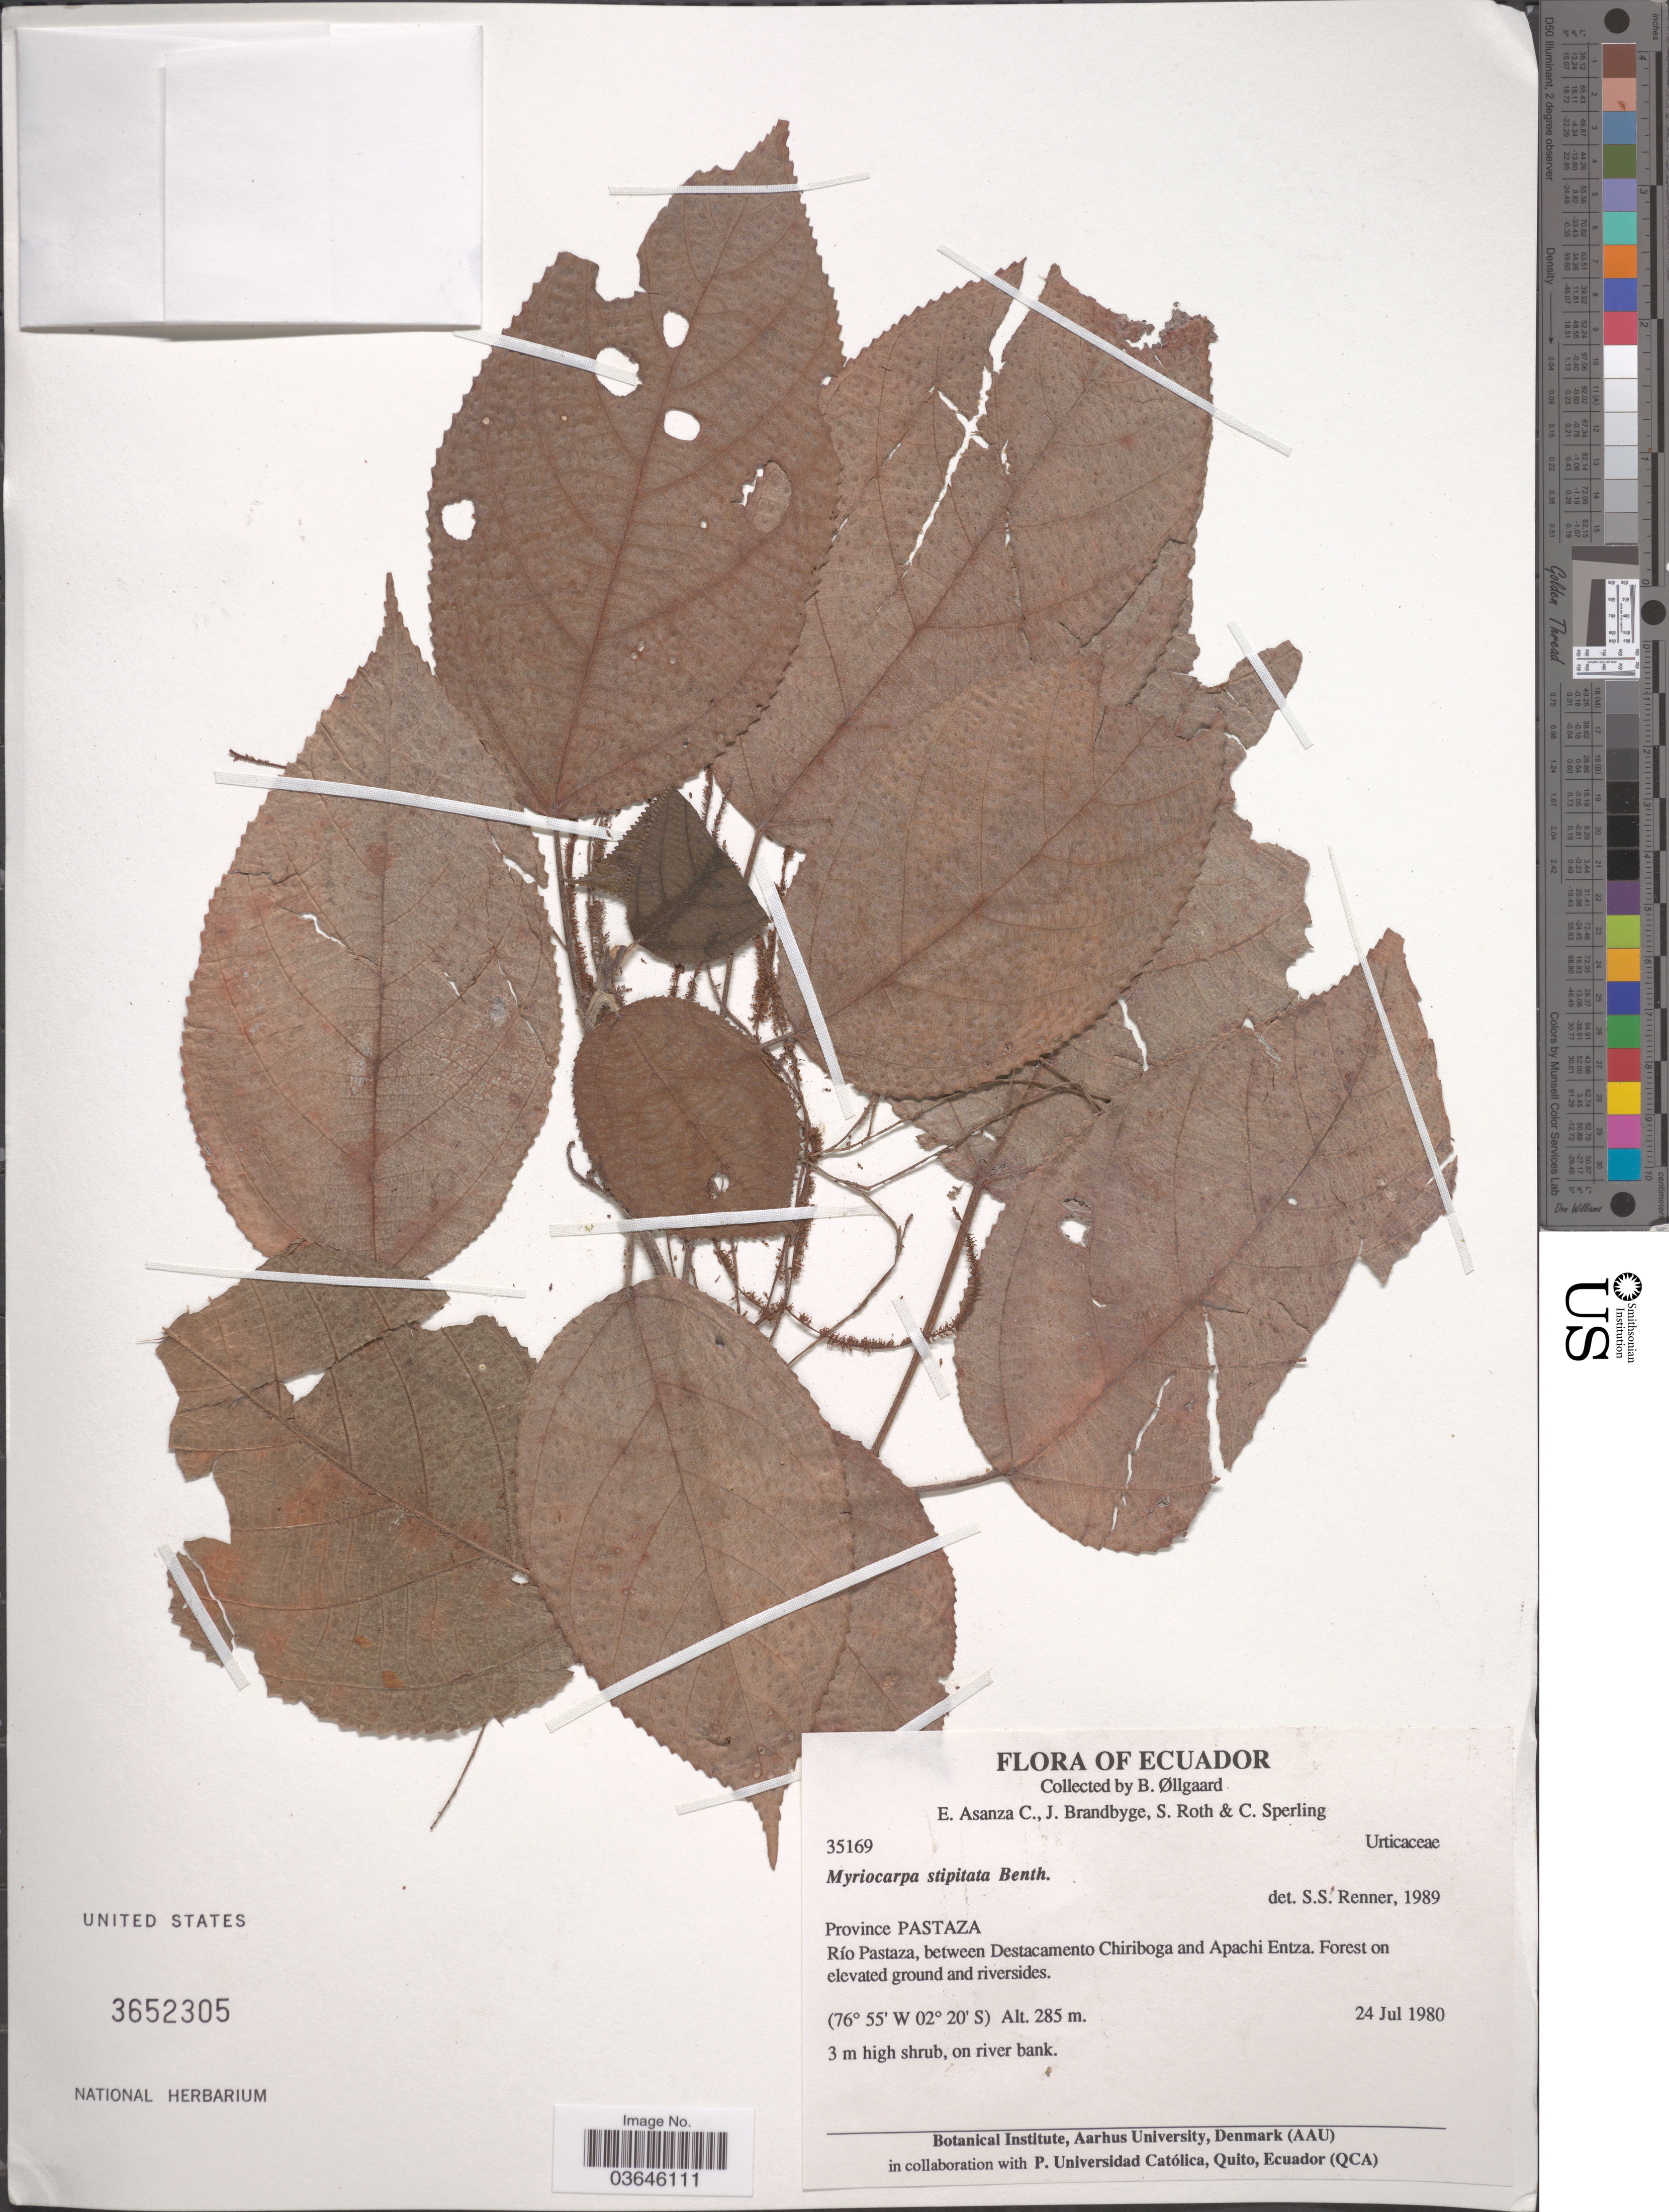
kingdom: Plantae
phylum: Tracheophyta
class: Magnoliopsida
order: Rosales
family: Urticaceae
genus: Myriocarpa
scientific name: Myriocarpa stipitata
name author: Benth.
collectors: B. Øllgaard, E. Asanza C., J. Brandbyge, S. Roth & C. Sperling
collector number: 35169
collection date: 1980-07-24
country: Ecuador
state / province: Pastaza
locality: Río Pastaza, between Destacamento Chiriboga and Apachi Entza.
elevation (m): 285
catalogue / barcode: US 3652305